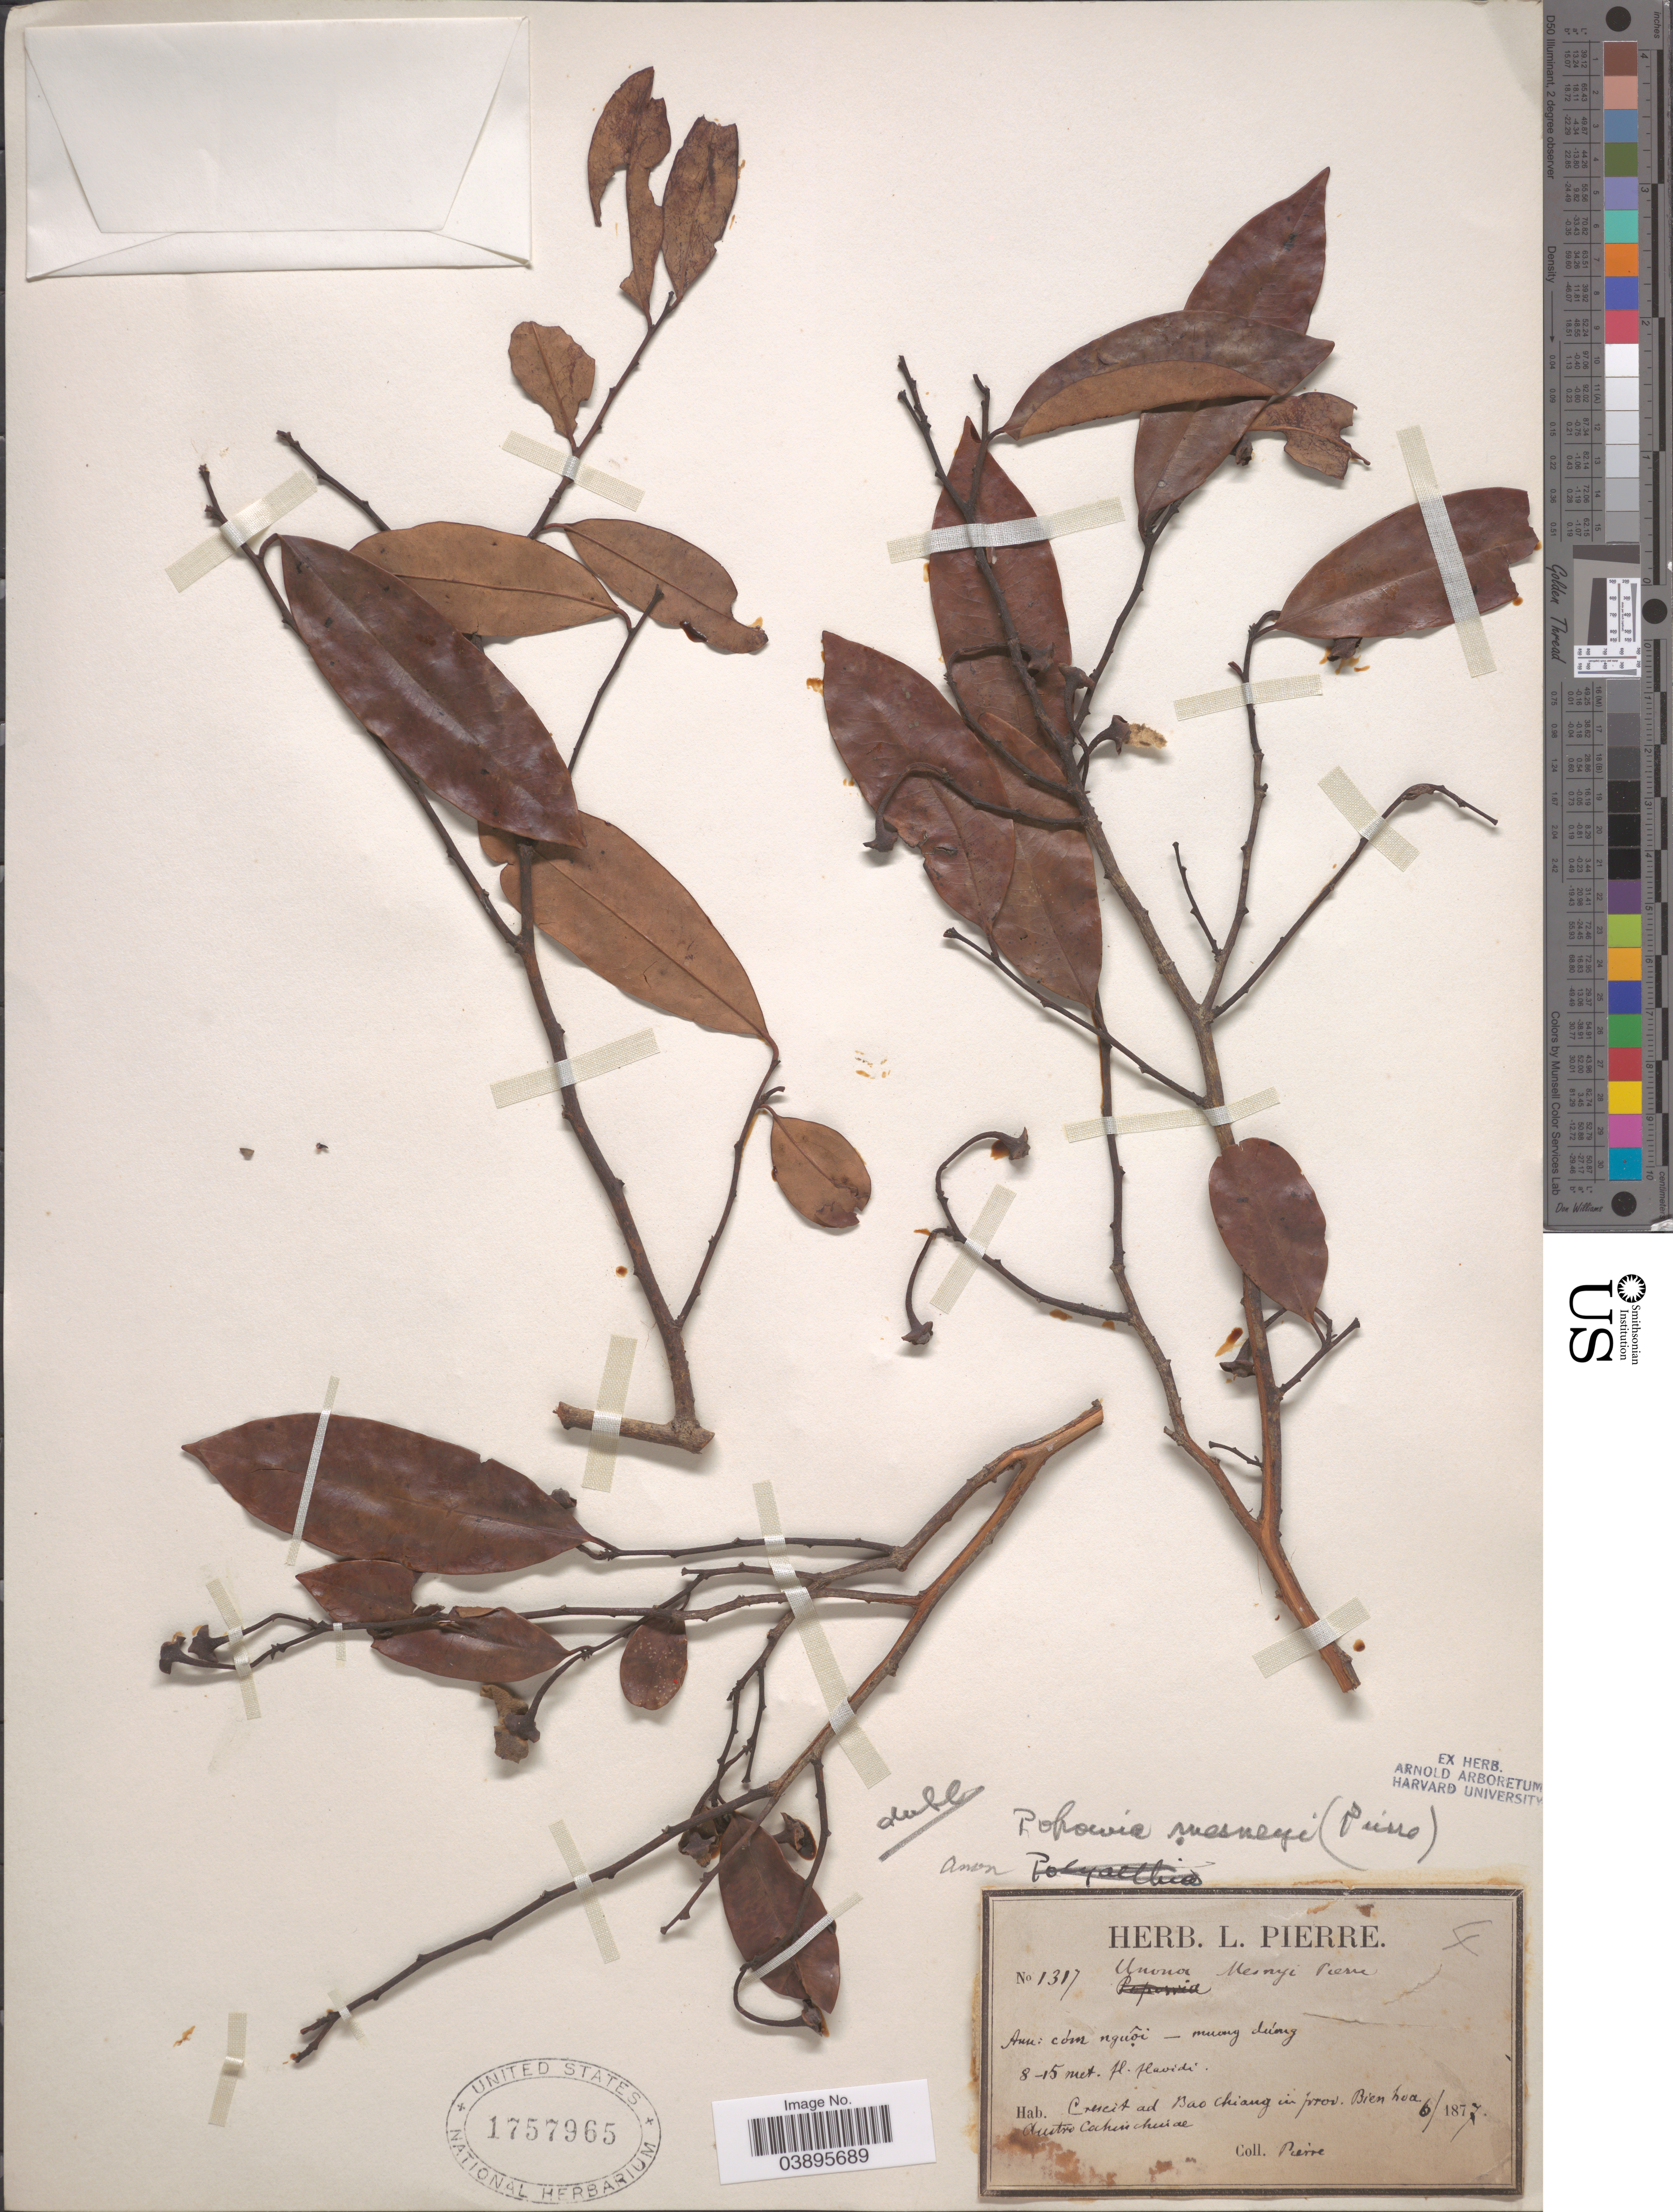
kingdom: Plantae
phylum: Tracheophyta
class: Magnoliopsida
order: Magnoliales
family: Annonaceae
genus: Popowia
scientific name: Popowia mesnyi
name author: Craib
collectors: L. Pierre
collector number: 1317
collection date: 1877-06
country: Vietnam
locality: Crescit ad Bao Chiang in prov. Bienhoa. Austro Cochinchinae.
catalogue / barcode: US 1757965